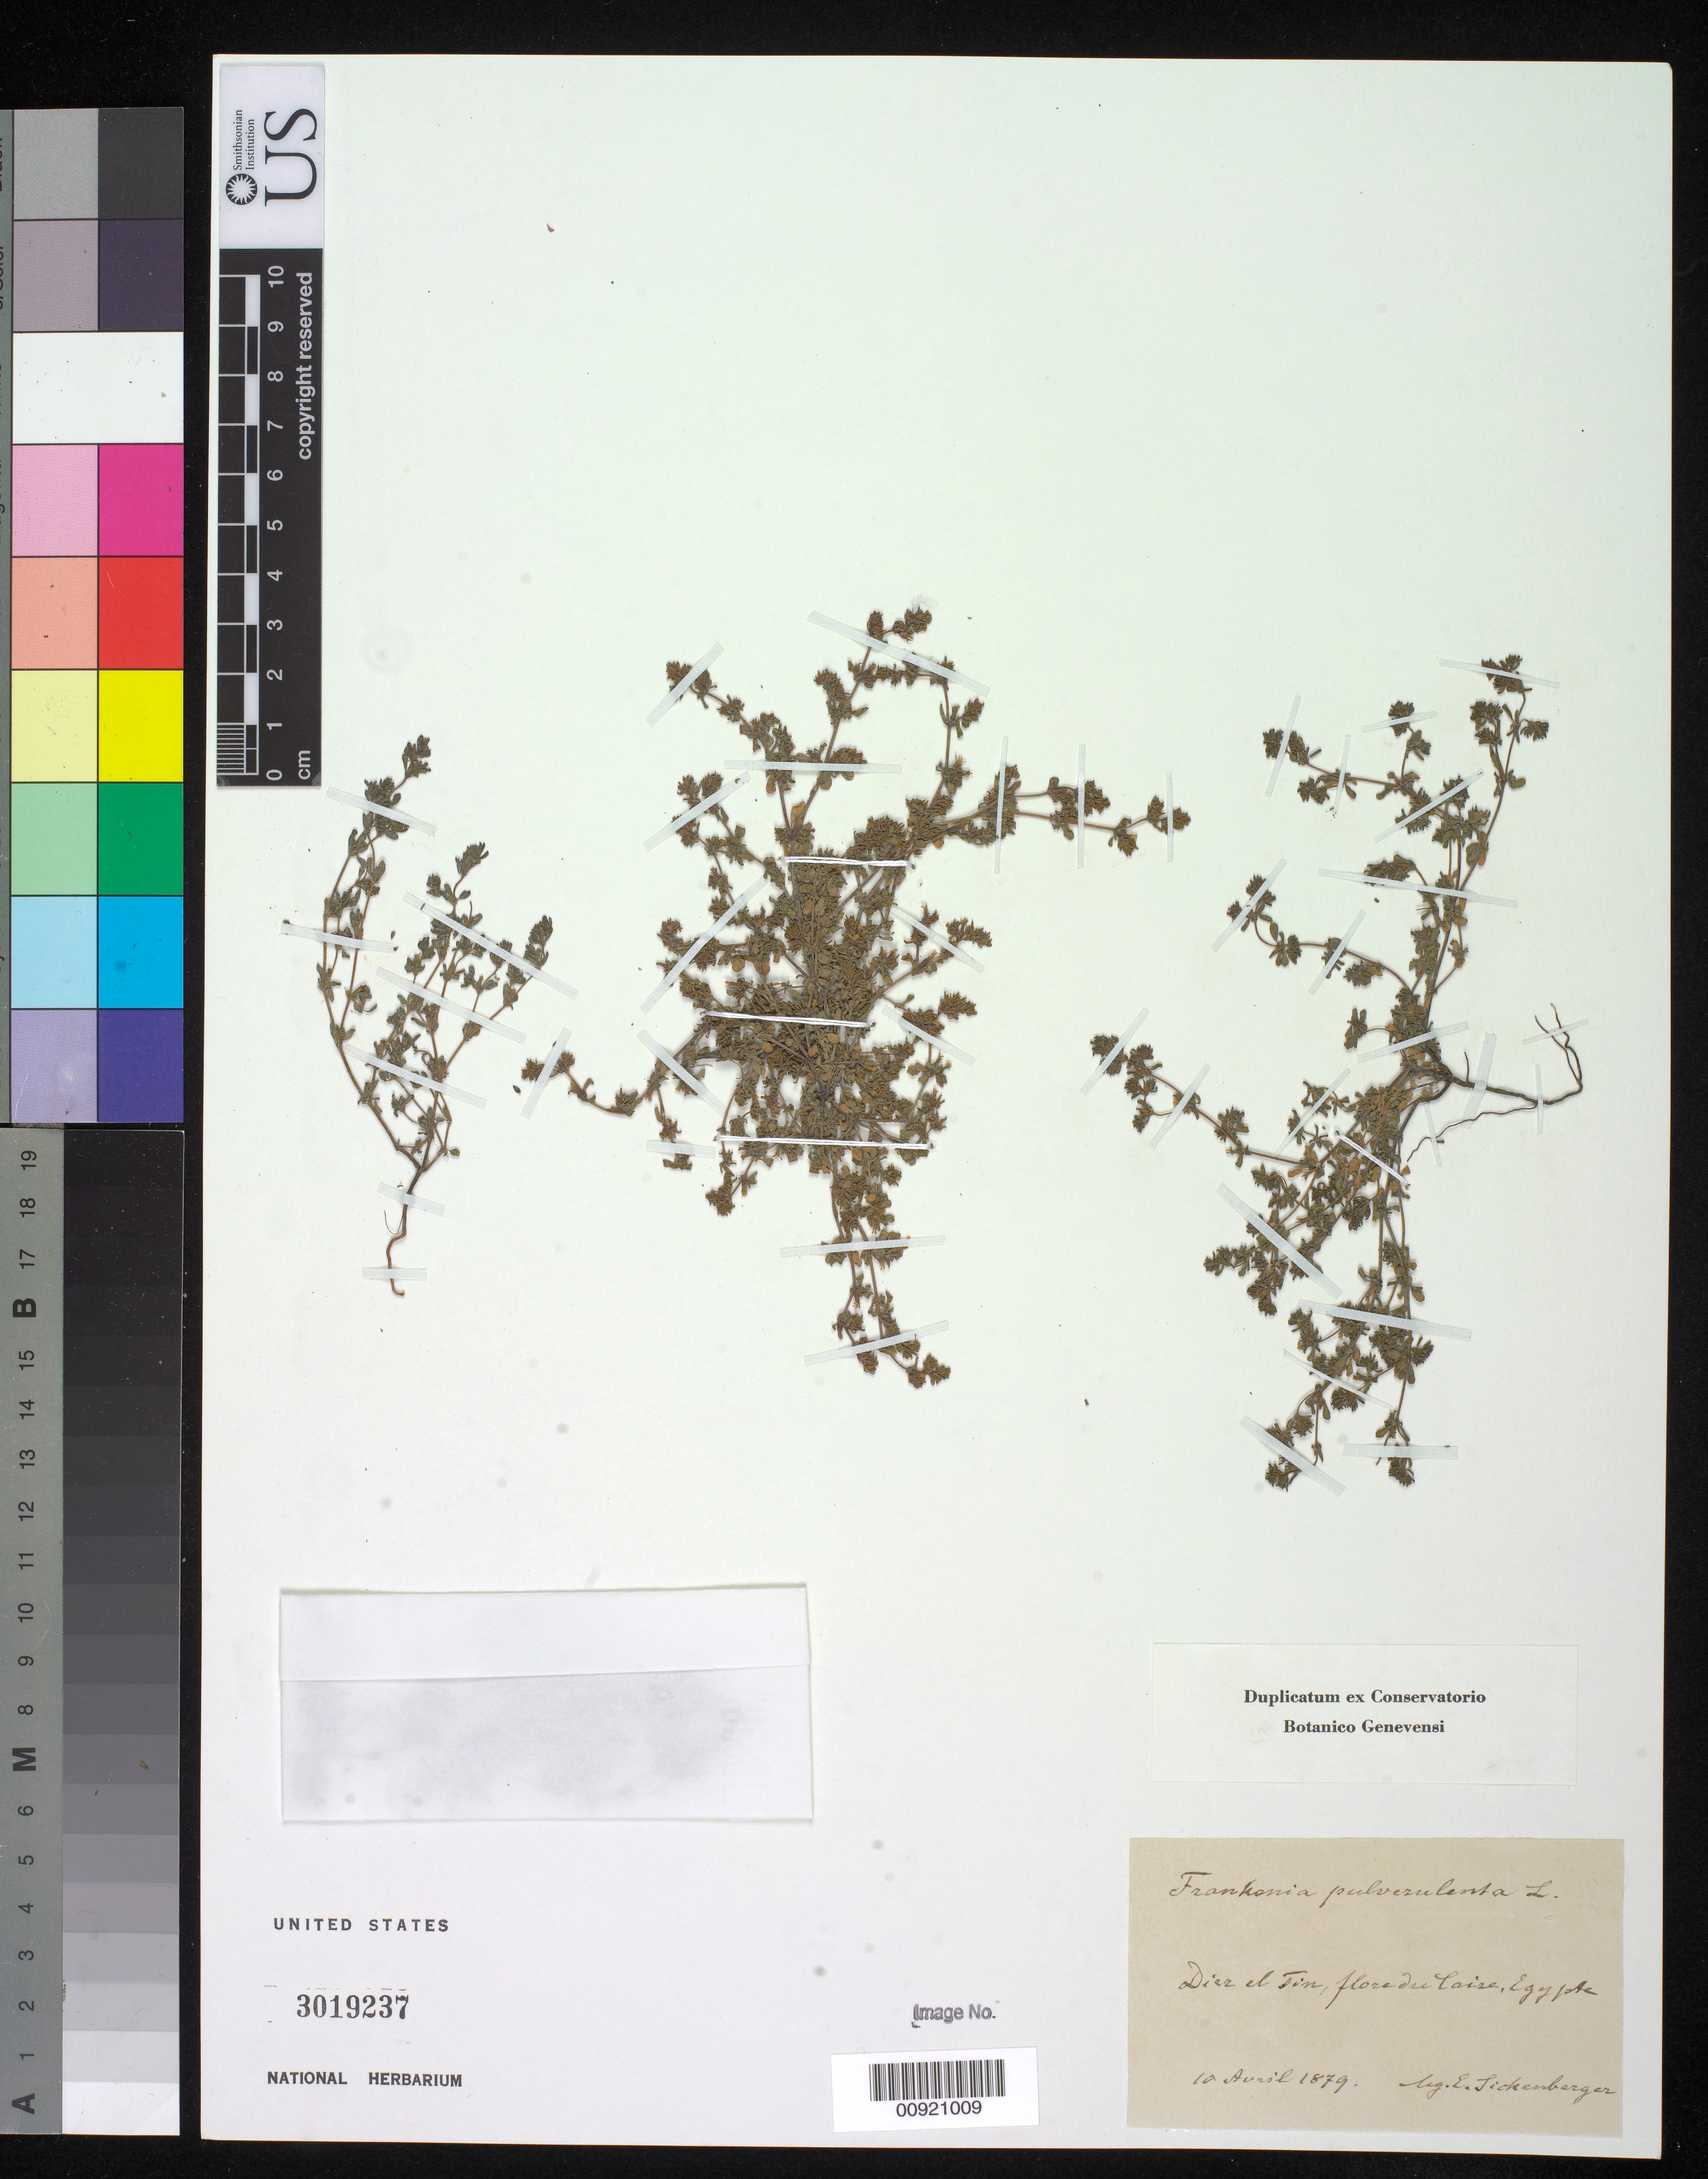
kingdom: Plantae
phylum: Tracheophyta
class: Magnoliopsida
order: Caryophyllales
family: Frankeniaceae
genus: Frankenia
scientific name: Frankenia pulverulenta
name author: L.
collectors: Sickenberger, E.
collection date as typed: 10 Apr 1879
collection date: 1879-04-10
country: Egypt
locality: Dier el Tin, flore du [L]aise, Egypt.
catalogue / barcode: US 3019237